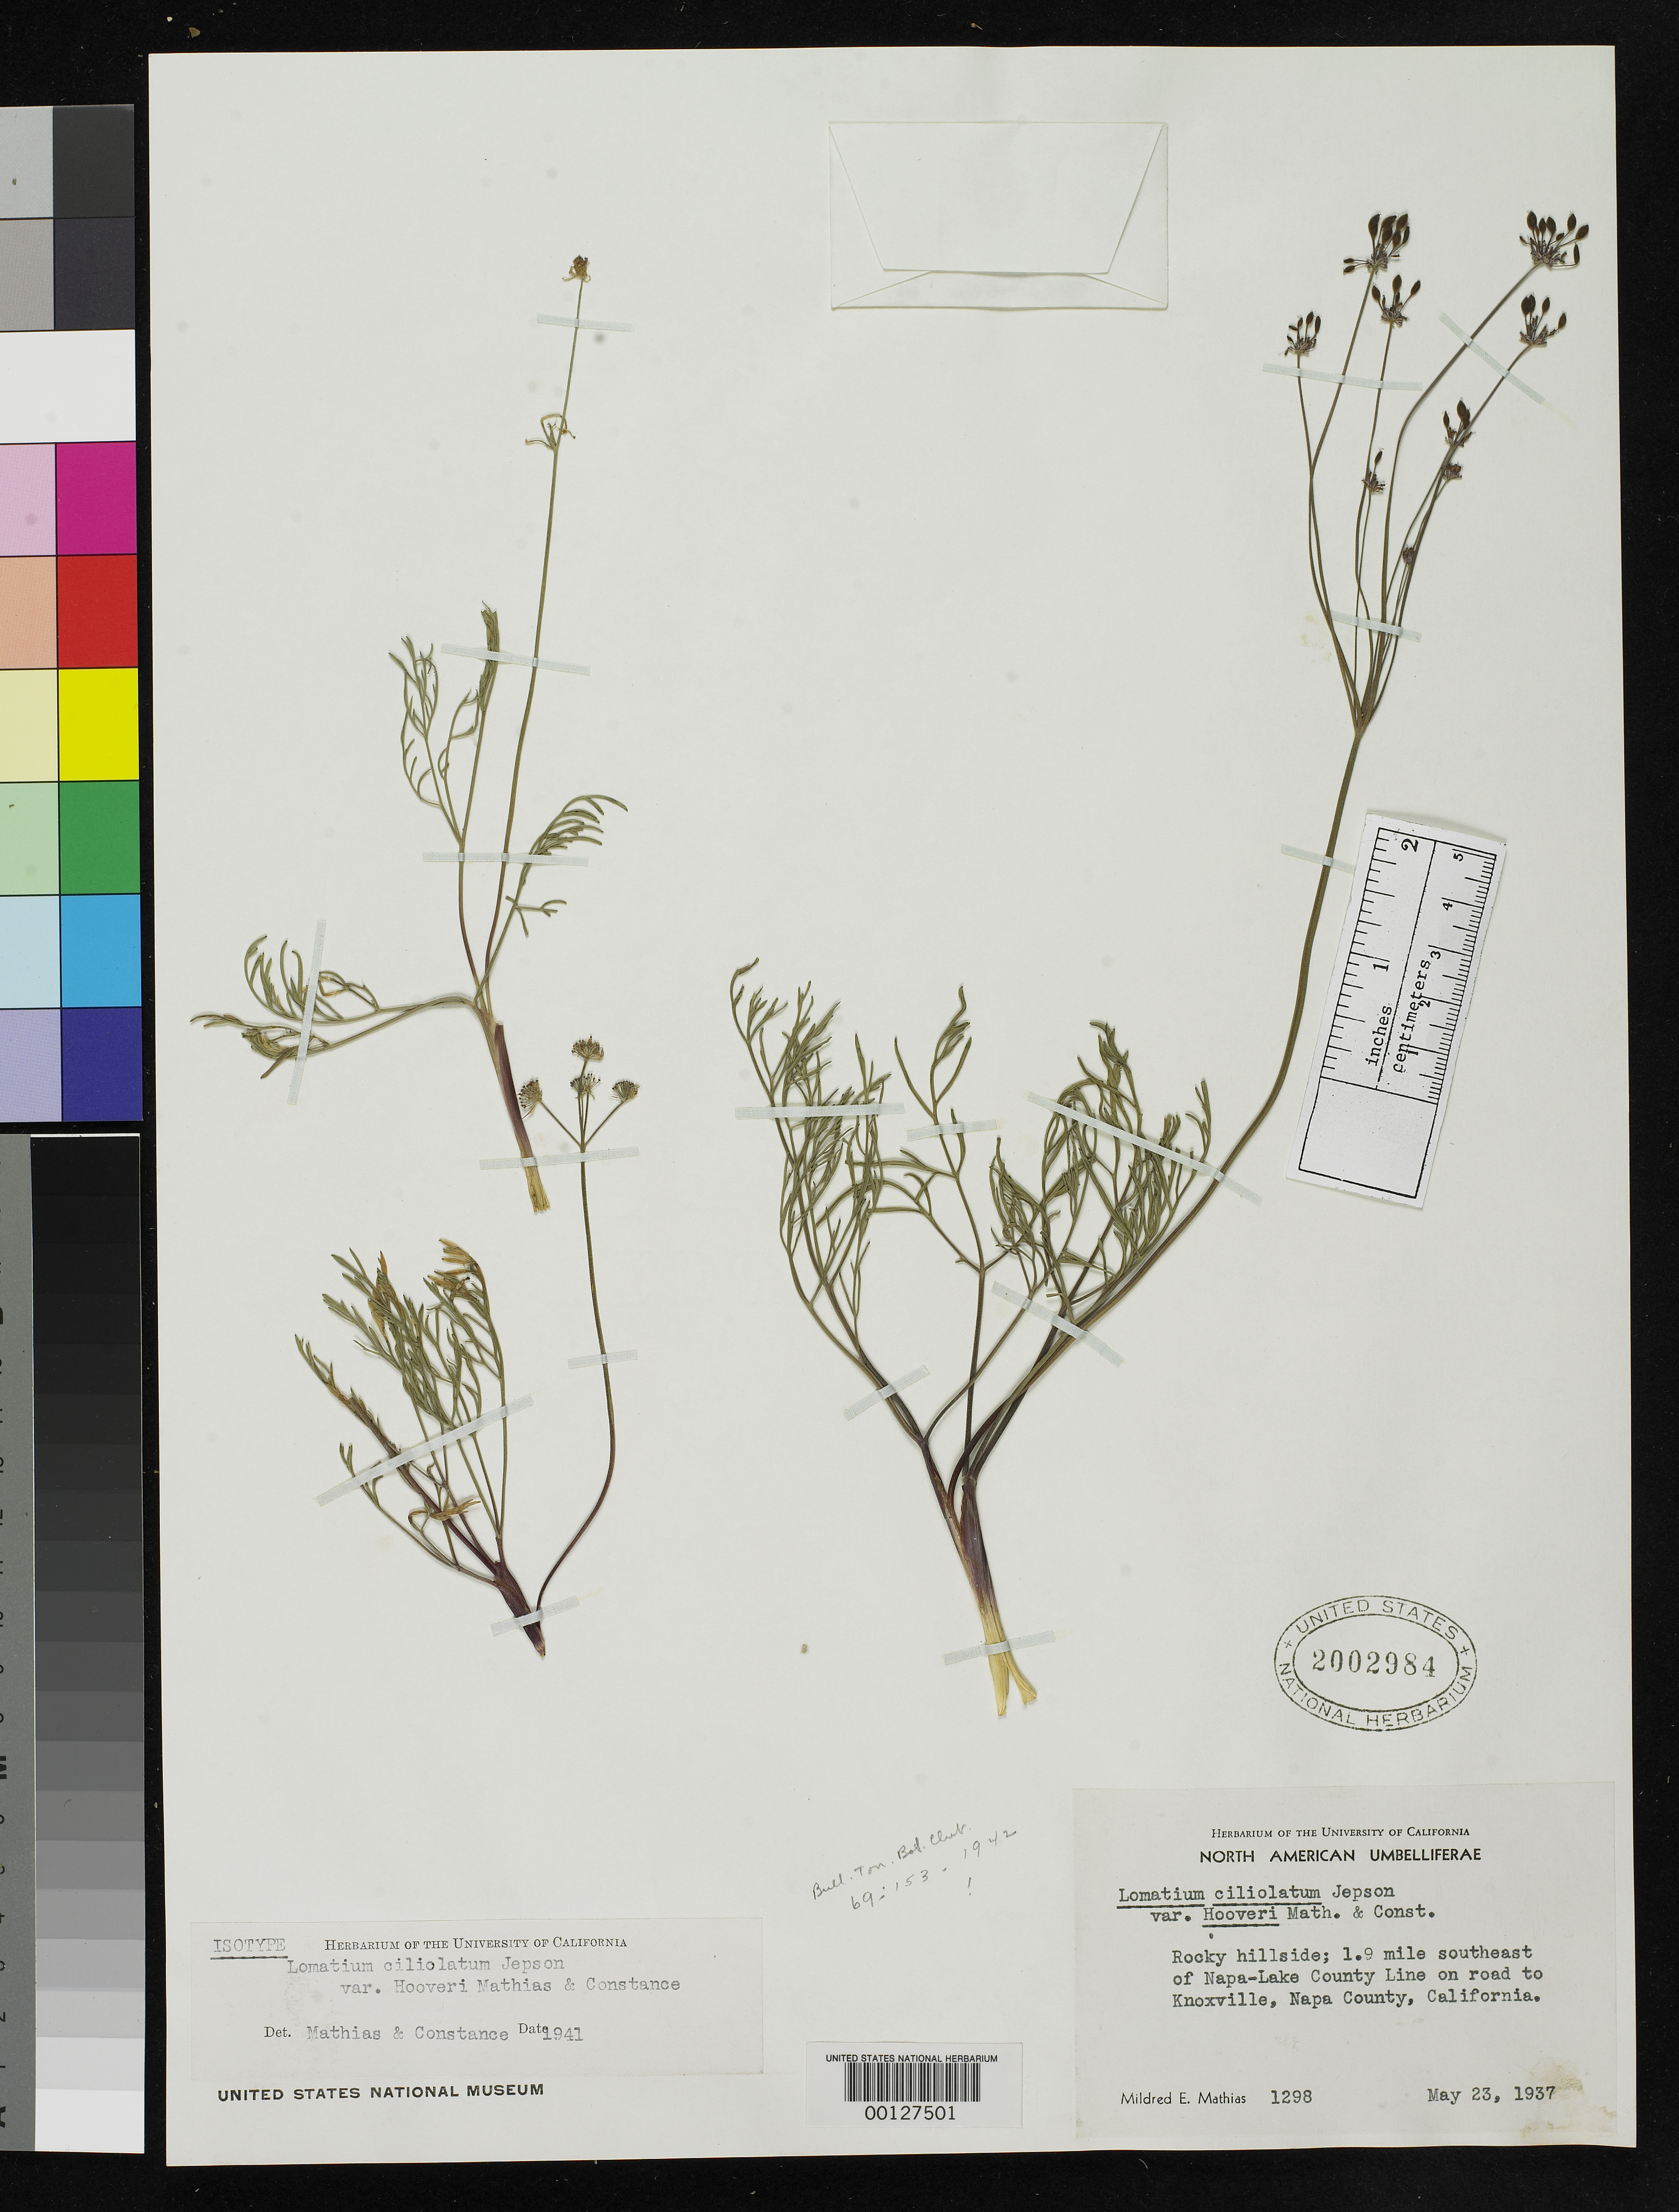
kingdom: Plantae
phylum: Tracheophyta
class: Magnoliopsida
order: Apiales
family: Apiaceae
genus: Lomatium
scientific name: Lomatium ciliolatum var. hooveri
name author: Mathias & Constance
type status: Isotype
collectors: M. E. Mathias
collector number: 1298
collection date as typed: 23 May 1937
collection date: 1937-05-23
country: United States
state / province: California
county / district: Napa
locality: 1.9 Mi. SE of Napa Lake Co. line, road to Knoxville.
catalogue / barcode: US 2002984